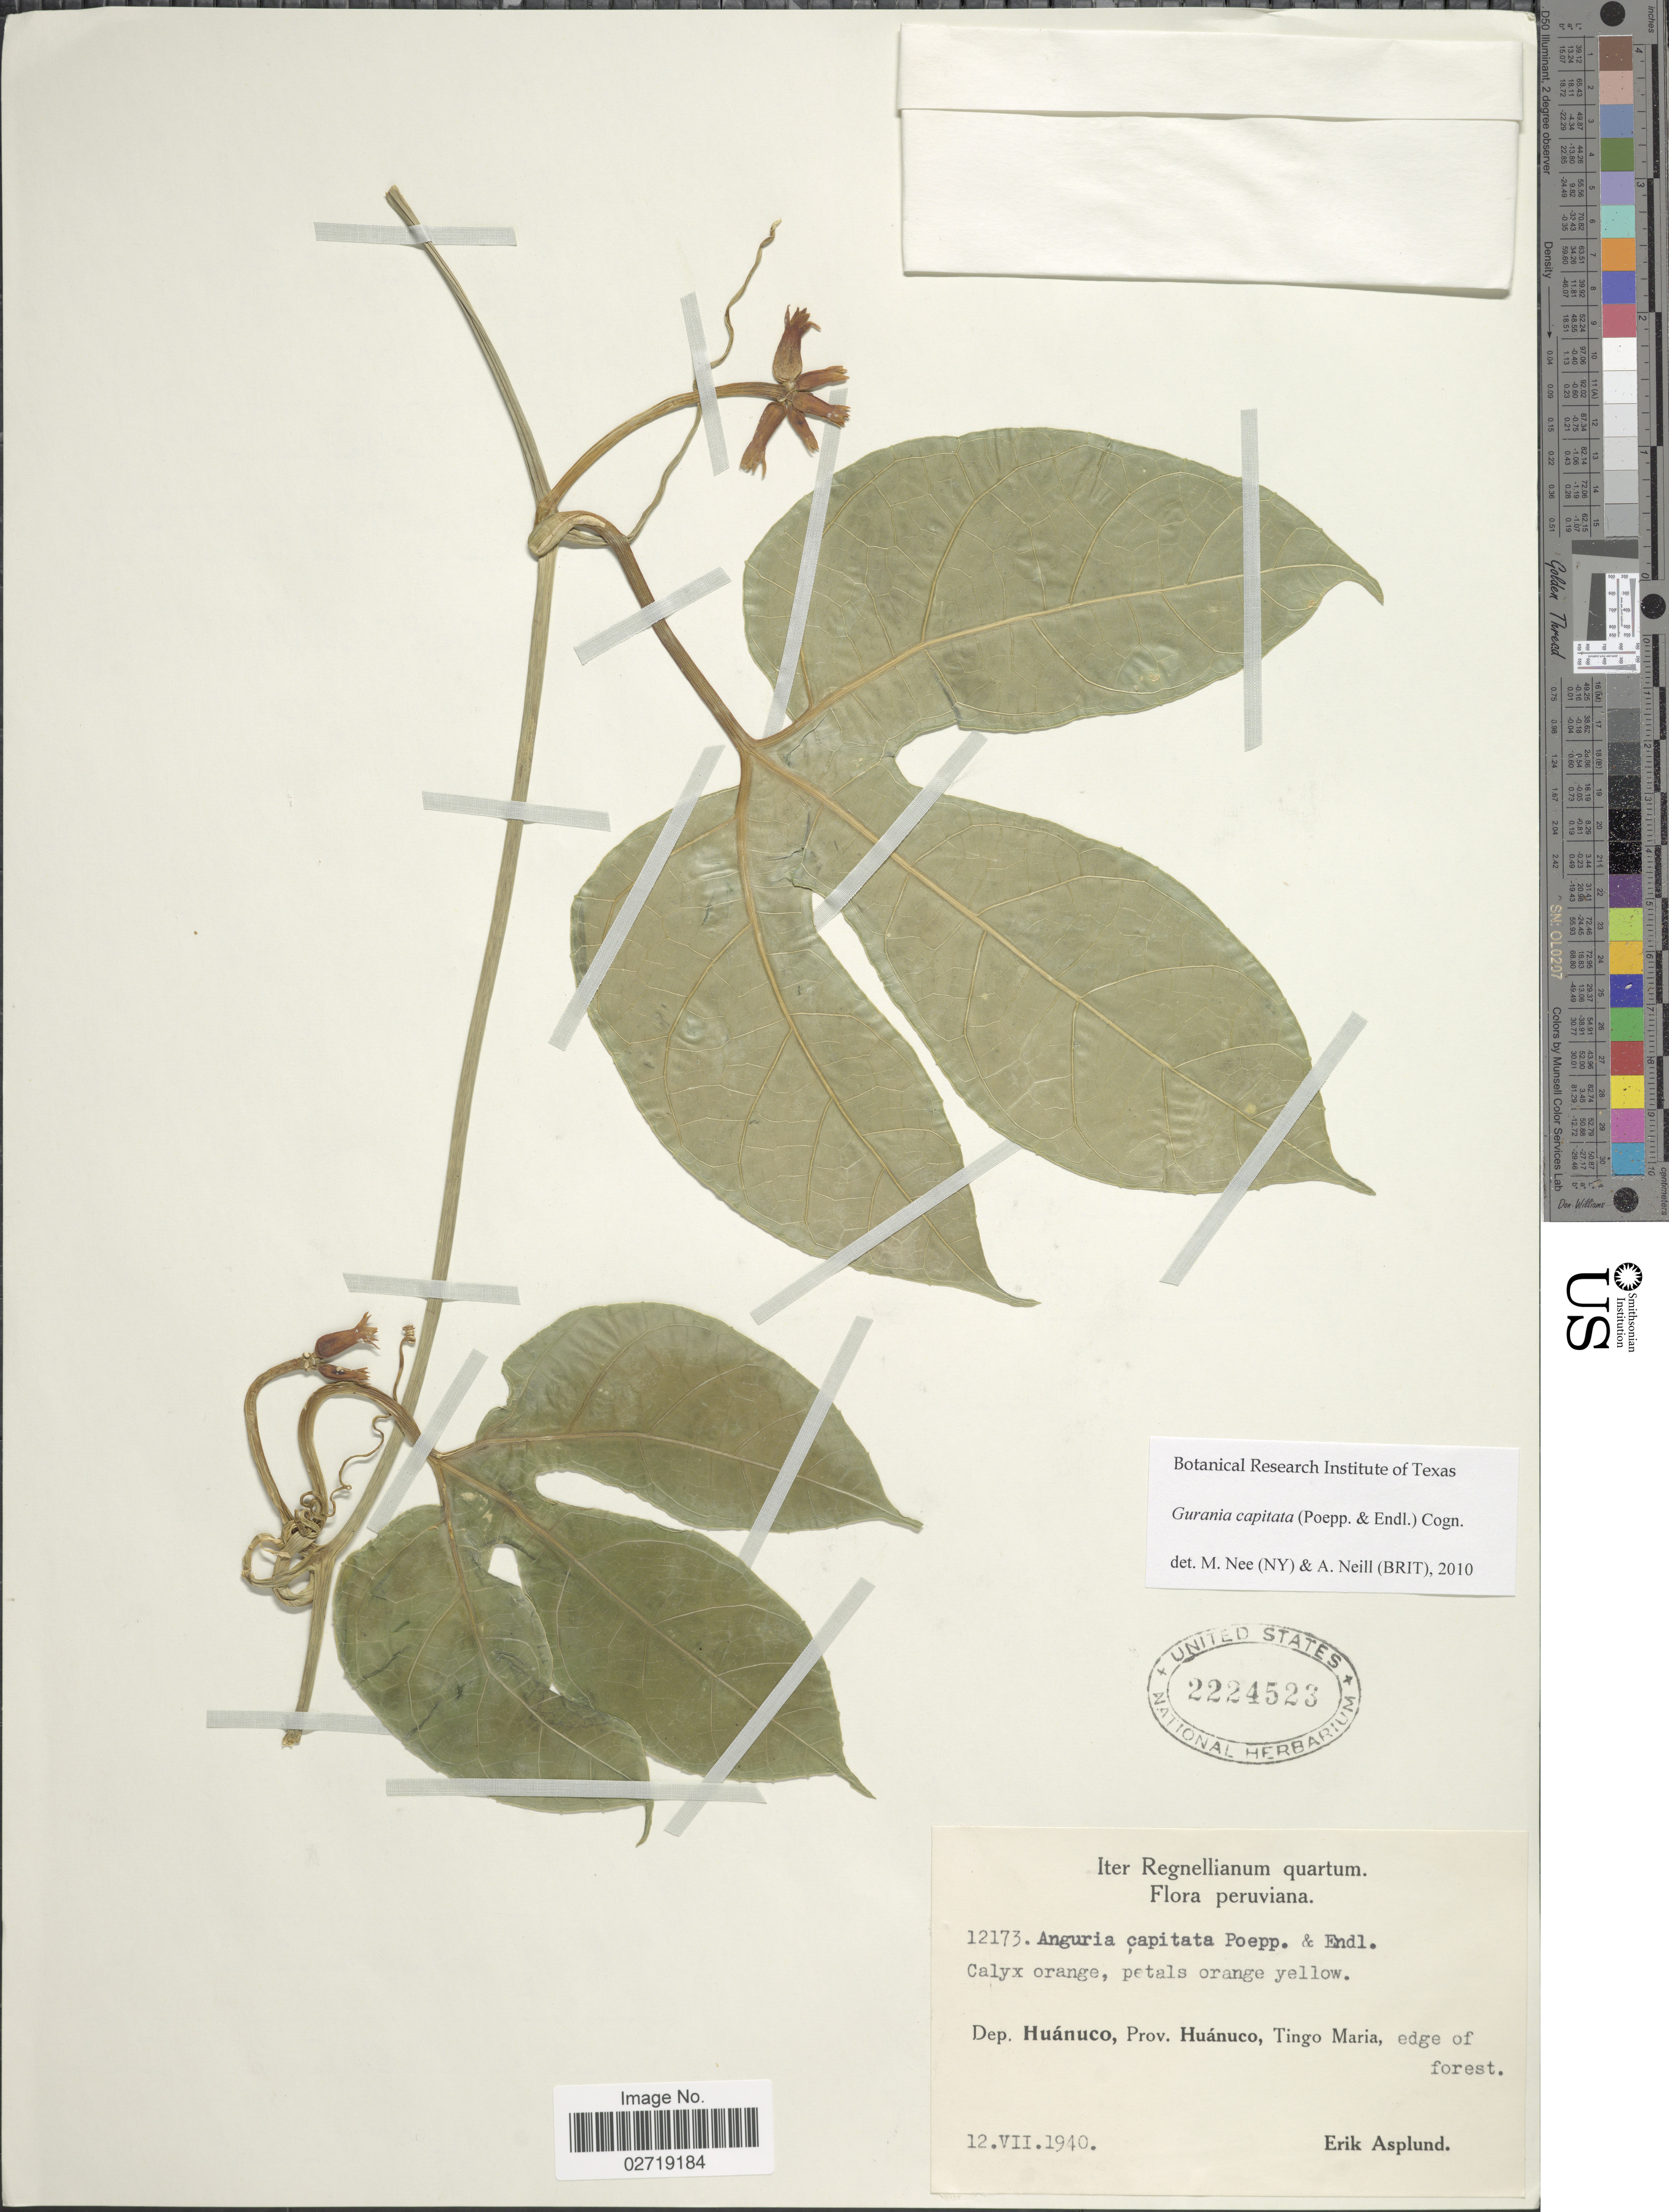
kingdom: Plantae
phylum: Tracheophyta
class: Magnoliopsida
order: Cucurbitales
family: Cucurbitaceae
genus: Gurania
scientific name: Gurania capitata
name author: (Poepp. & Endl.) Cogn.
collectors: E. Asplund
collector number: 12173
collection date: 1940-07-12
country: Peru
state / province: Huánuco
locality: Prov. Huanuco, Tingo Maria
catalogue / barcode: US 2224523